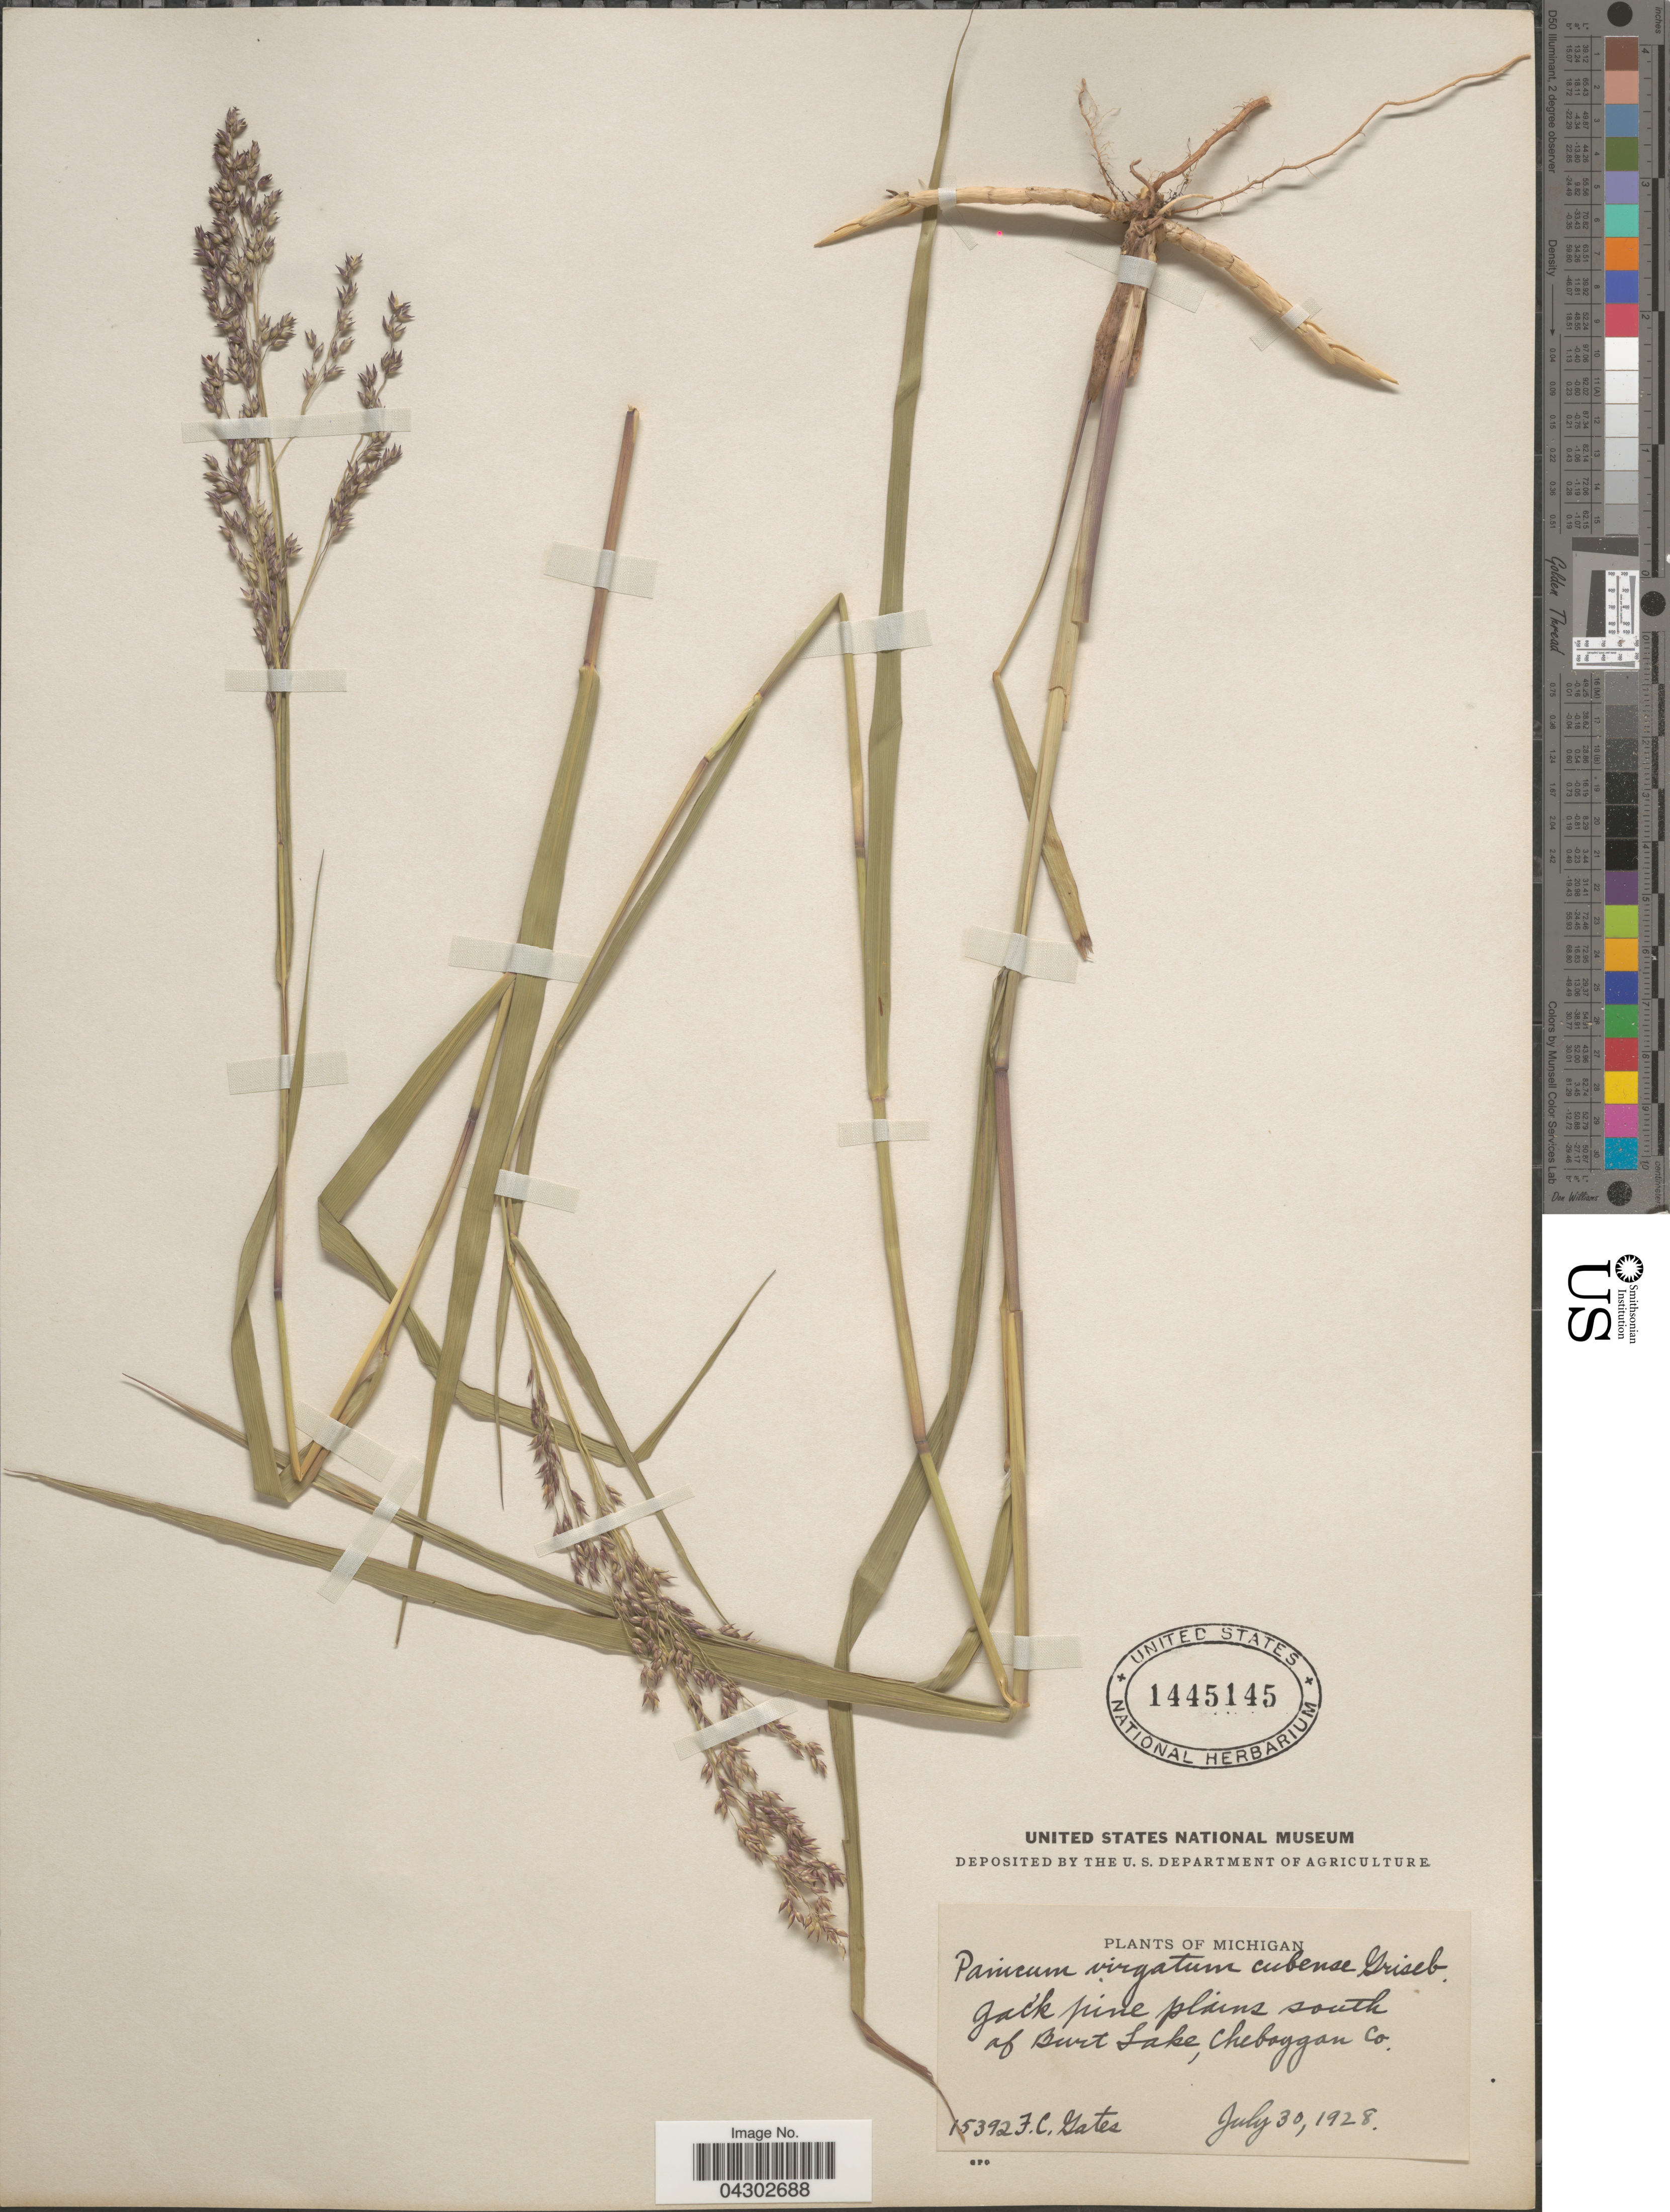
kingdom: Plantae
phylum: Tracheophyta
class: Liliopsida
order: Poales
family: Poaceae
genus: Panicum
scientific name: Panicum virgatum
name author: L.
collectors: F. C. Gates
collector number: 15392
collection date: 1928-07-30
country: United States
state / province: Michigan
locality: Jack pine plains south of Burt Lake, Cheboygan Co.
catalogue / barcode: US 1445145